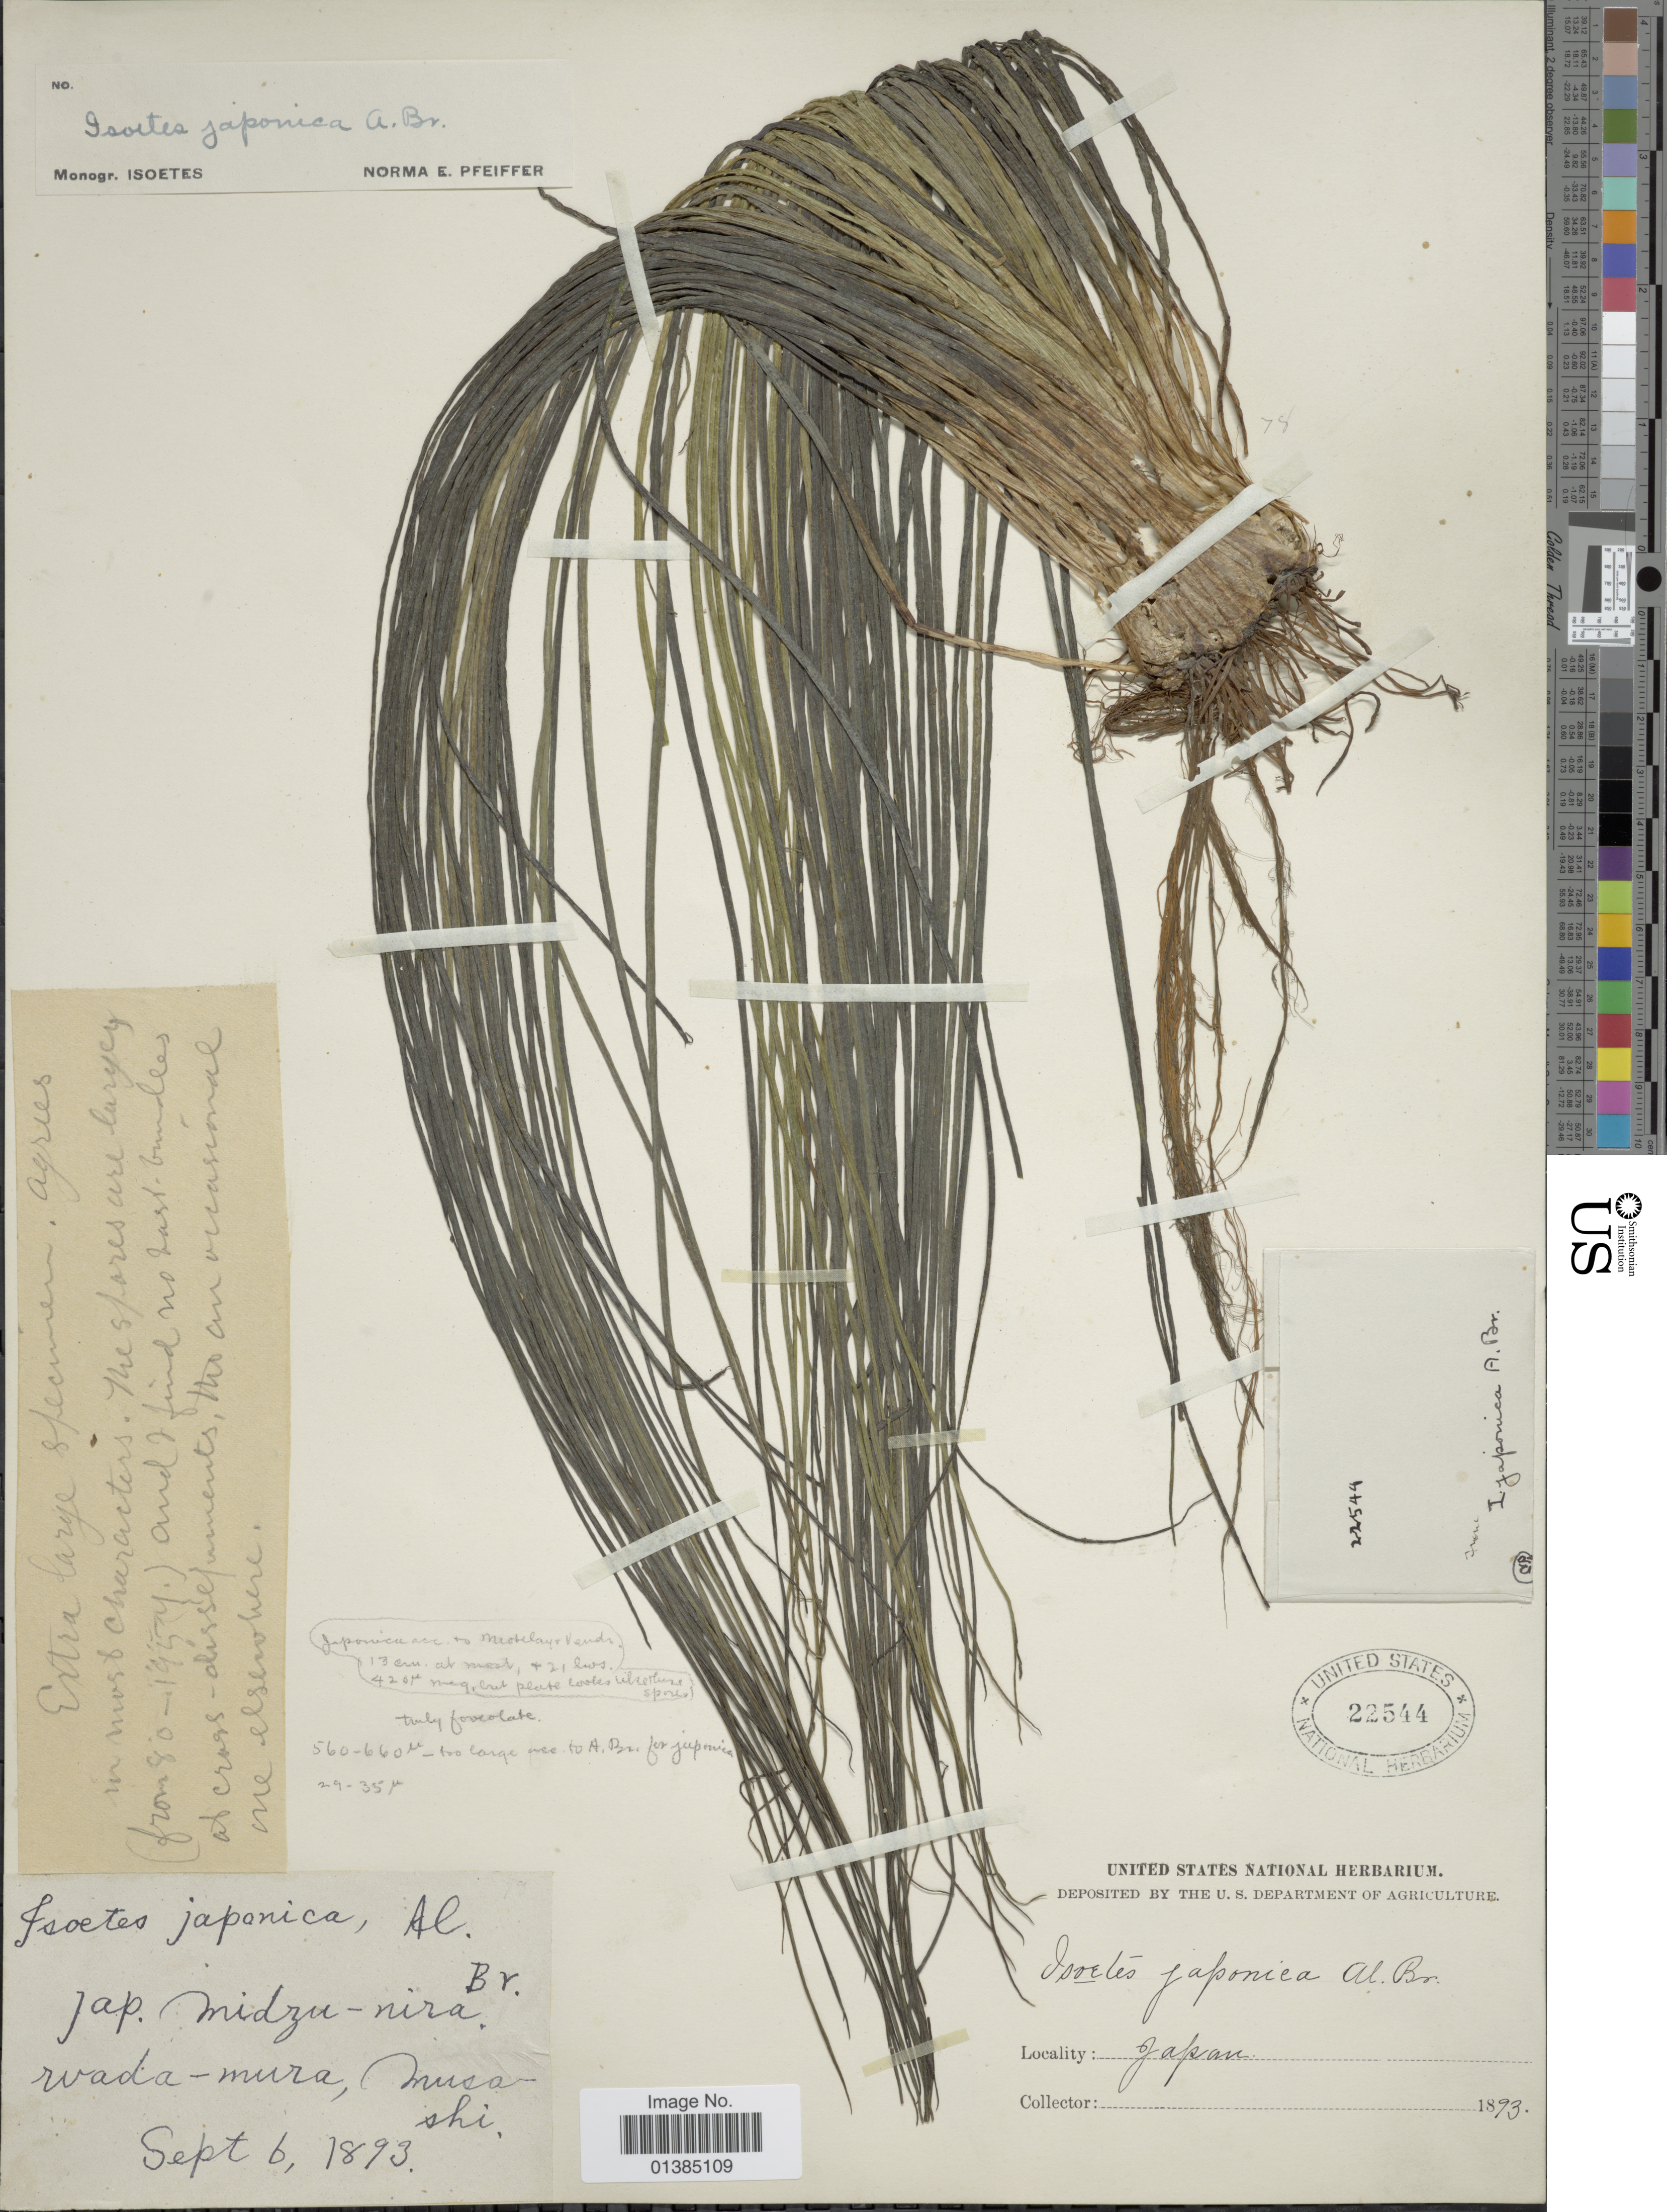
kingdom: Plantae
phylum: Tracheophyta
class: Lycopodiopsida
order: Isoetales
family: Isoetaceae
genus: Isoetes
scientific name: Isoetes japonica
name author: A. Braun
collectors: U.S. Department of Agriculture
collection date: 1893-09-06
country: Japan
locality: Midzu-nira. Wada-mura, Musashi.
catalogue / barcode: US 22544